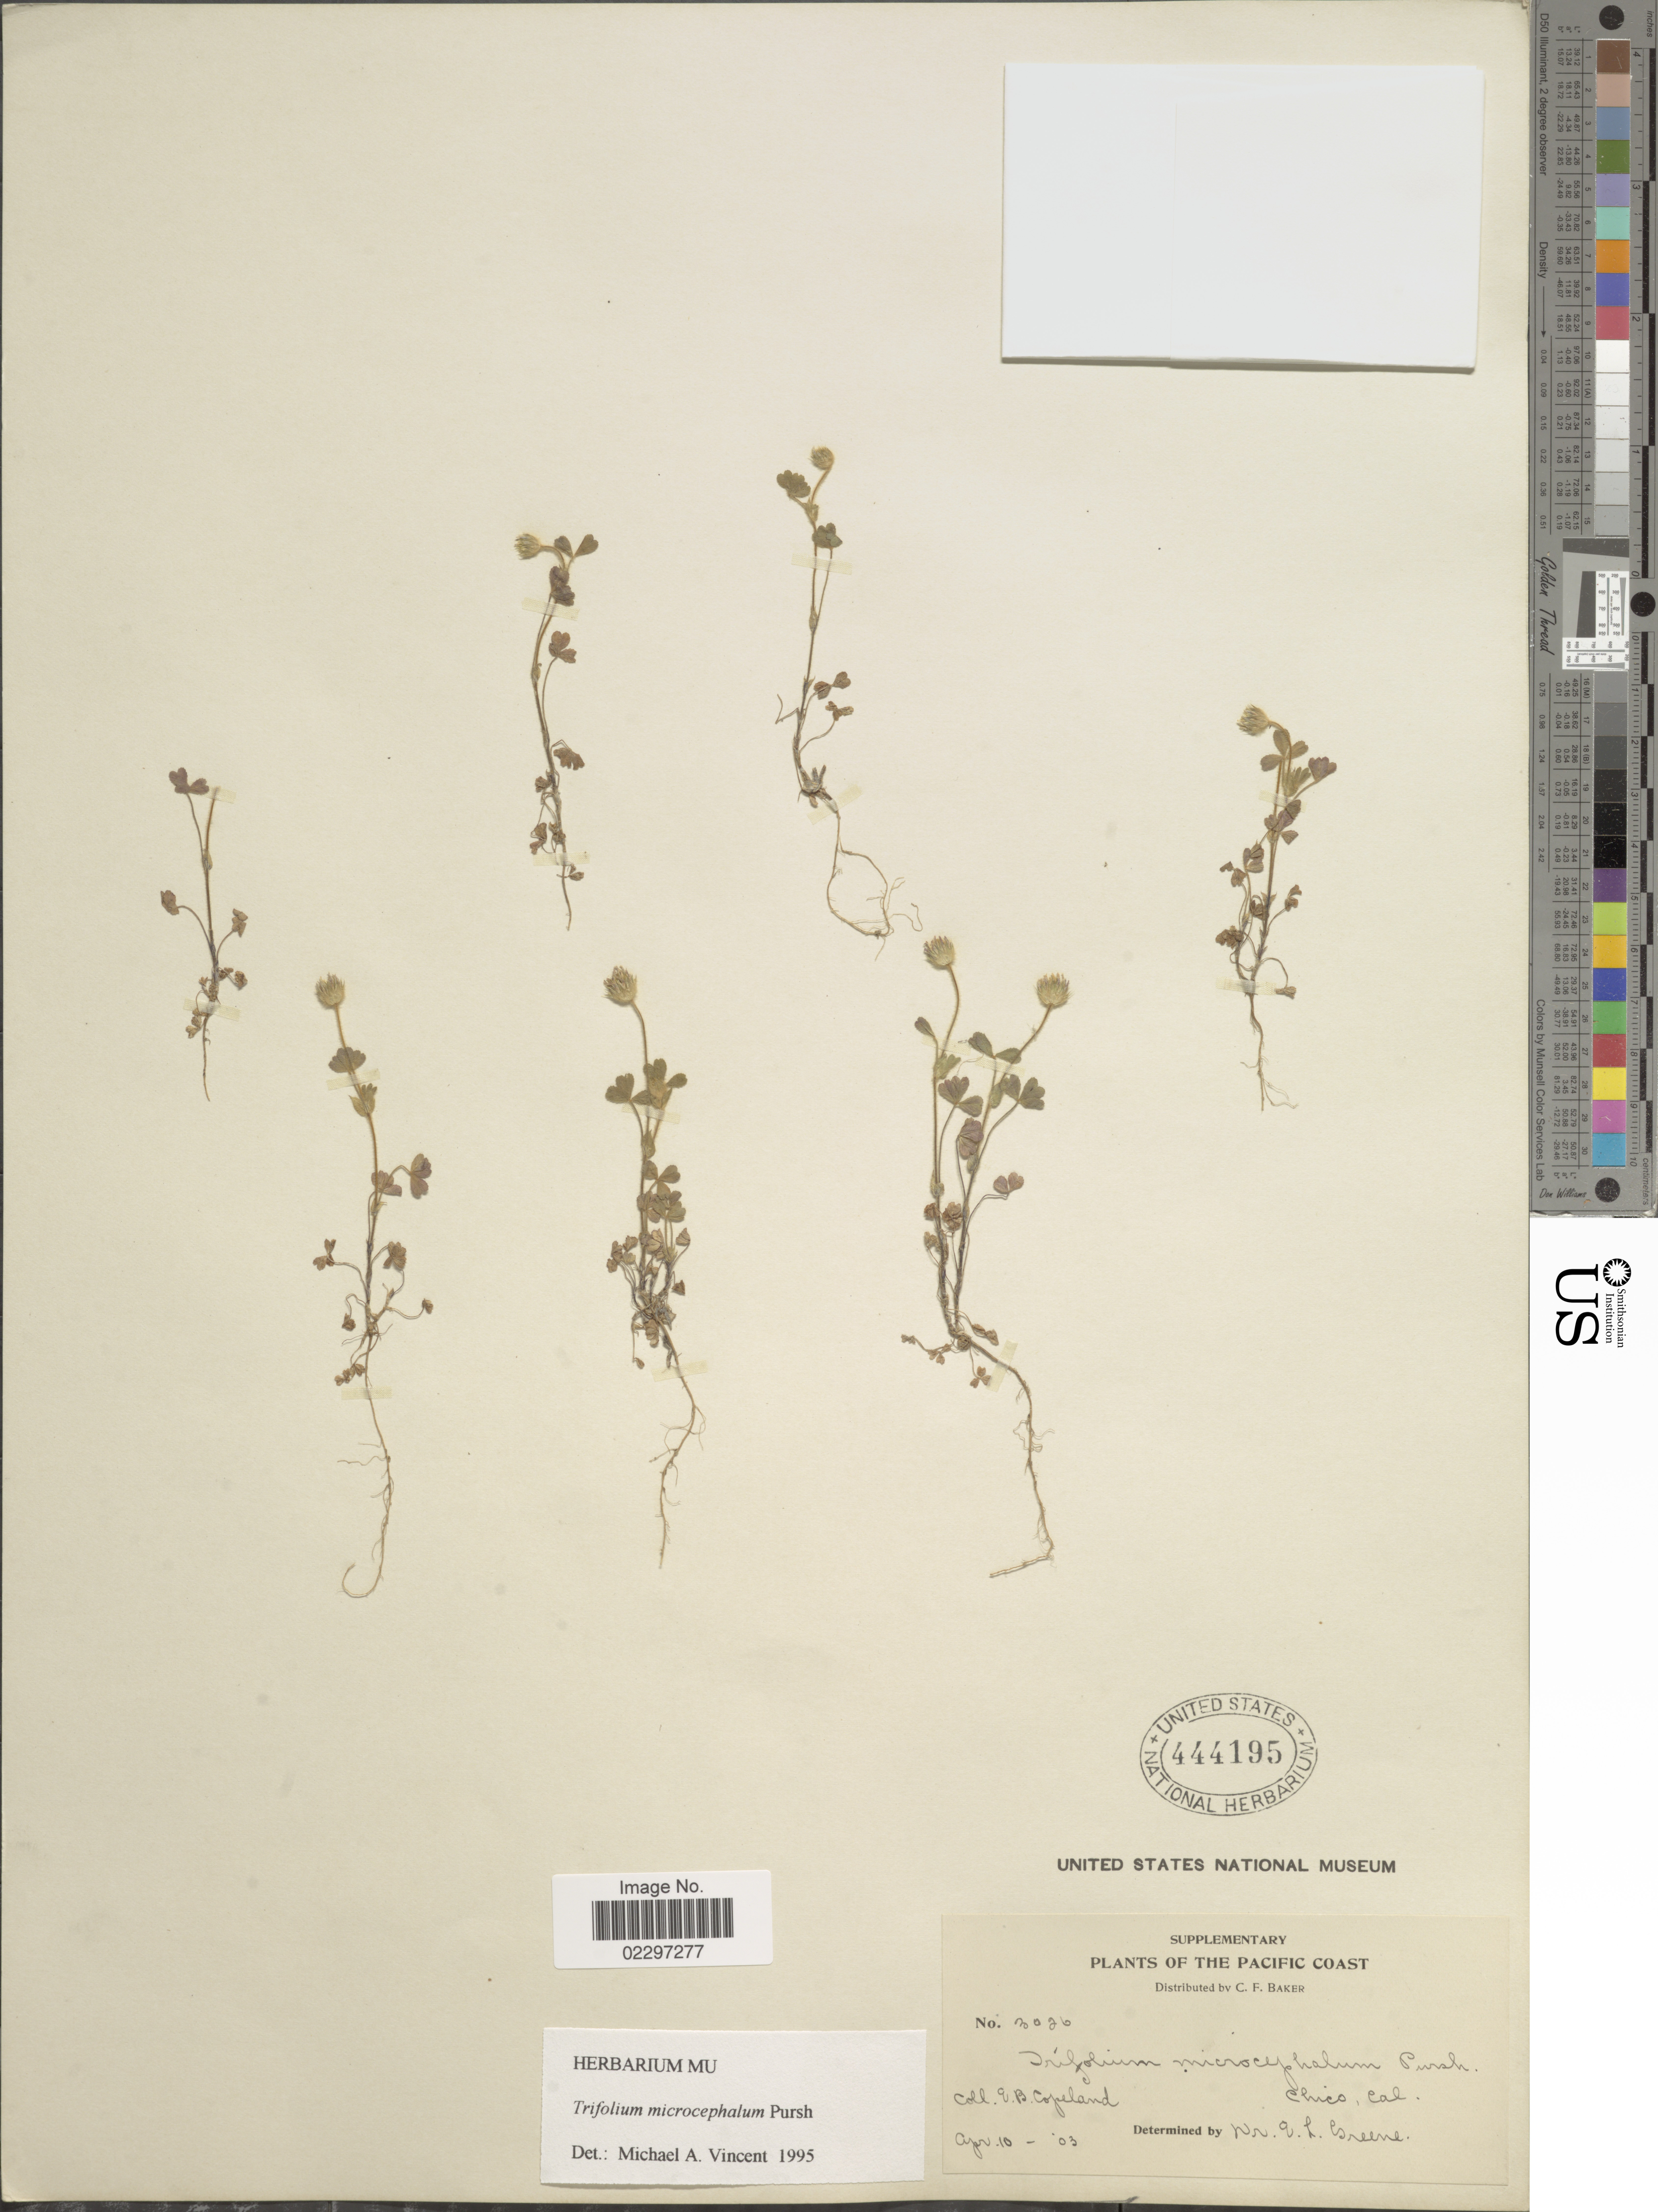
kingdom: Plantae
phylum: Tracheophyta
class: Magnoliopsida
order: Fabales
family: Fabaceae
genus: Trifolium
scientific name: Trifolium microcephalum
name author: Pursh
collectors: E. B. Copeland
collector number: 3026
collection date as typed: Transcribed d/m/y: 10/4/3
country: United States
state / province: California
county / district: Butte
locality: Chico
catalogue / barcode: US 444195